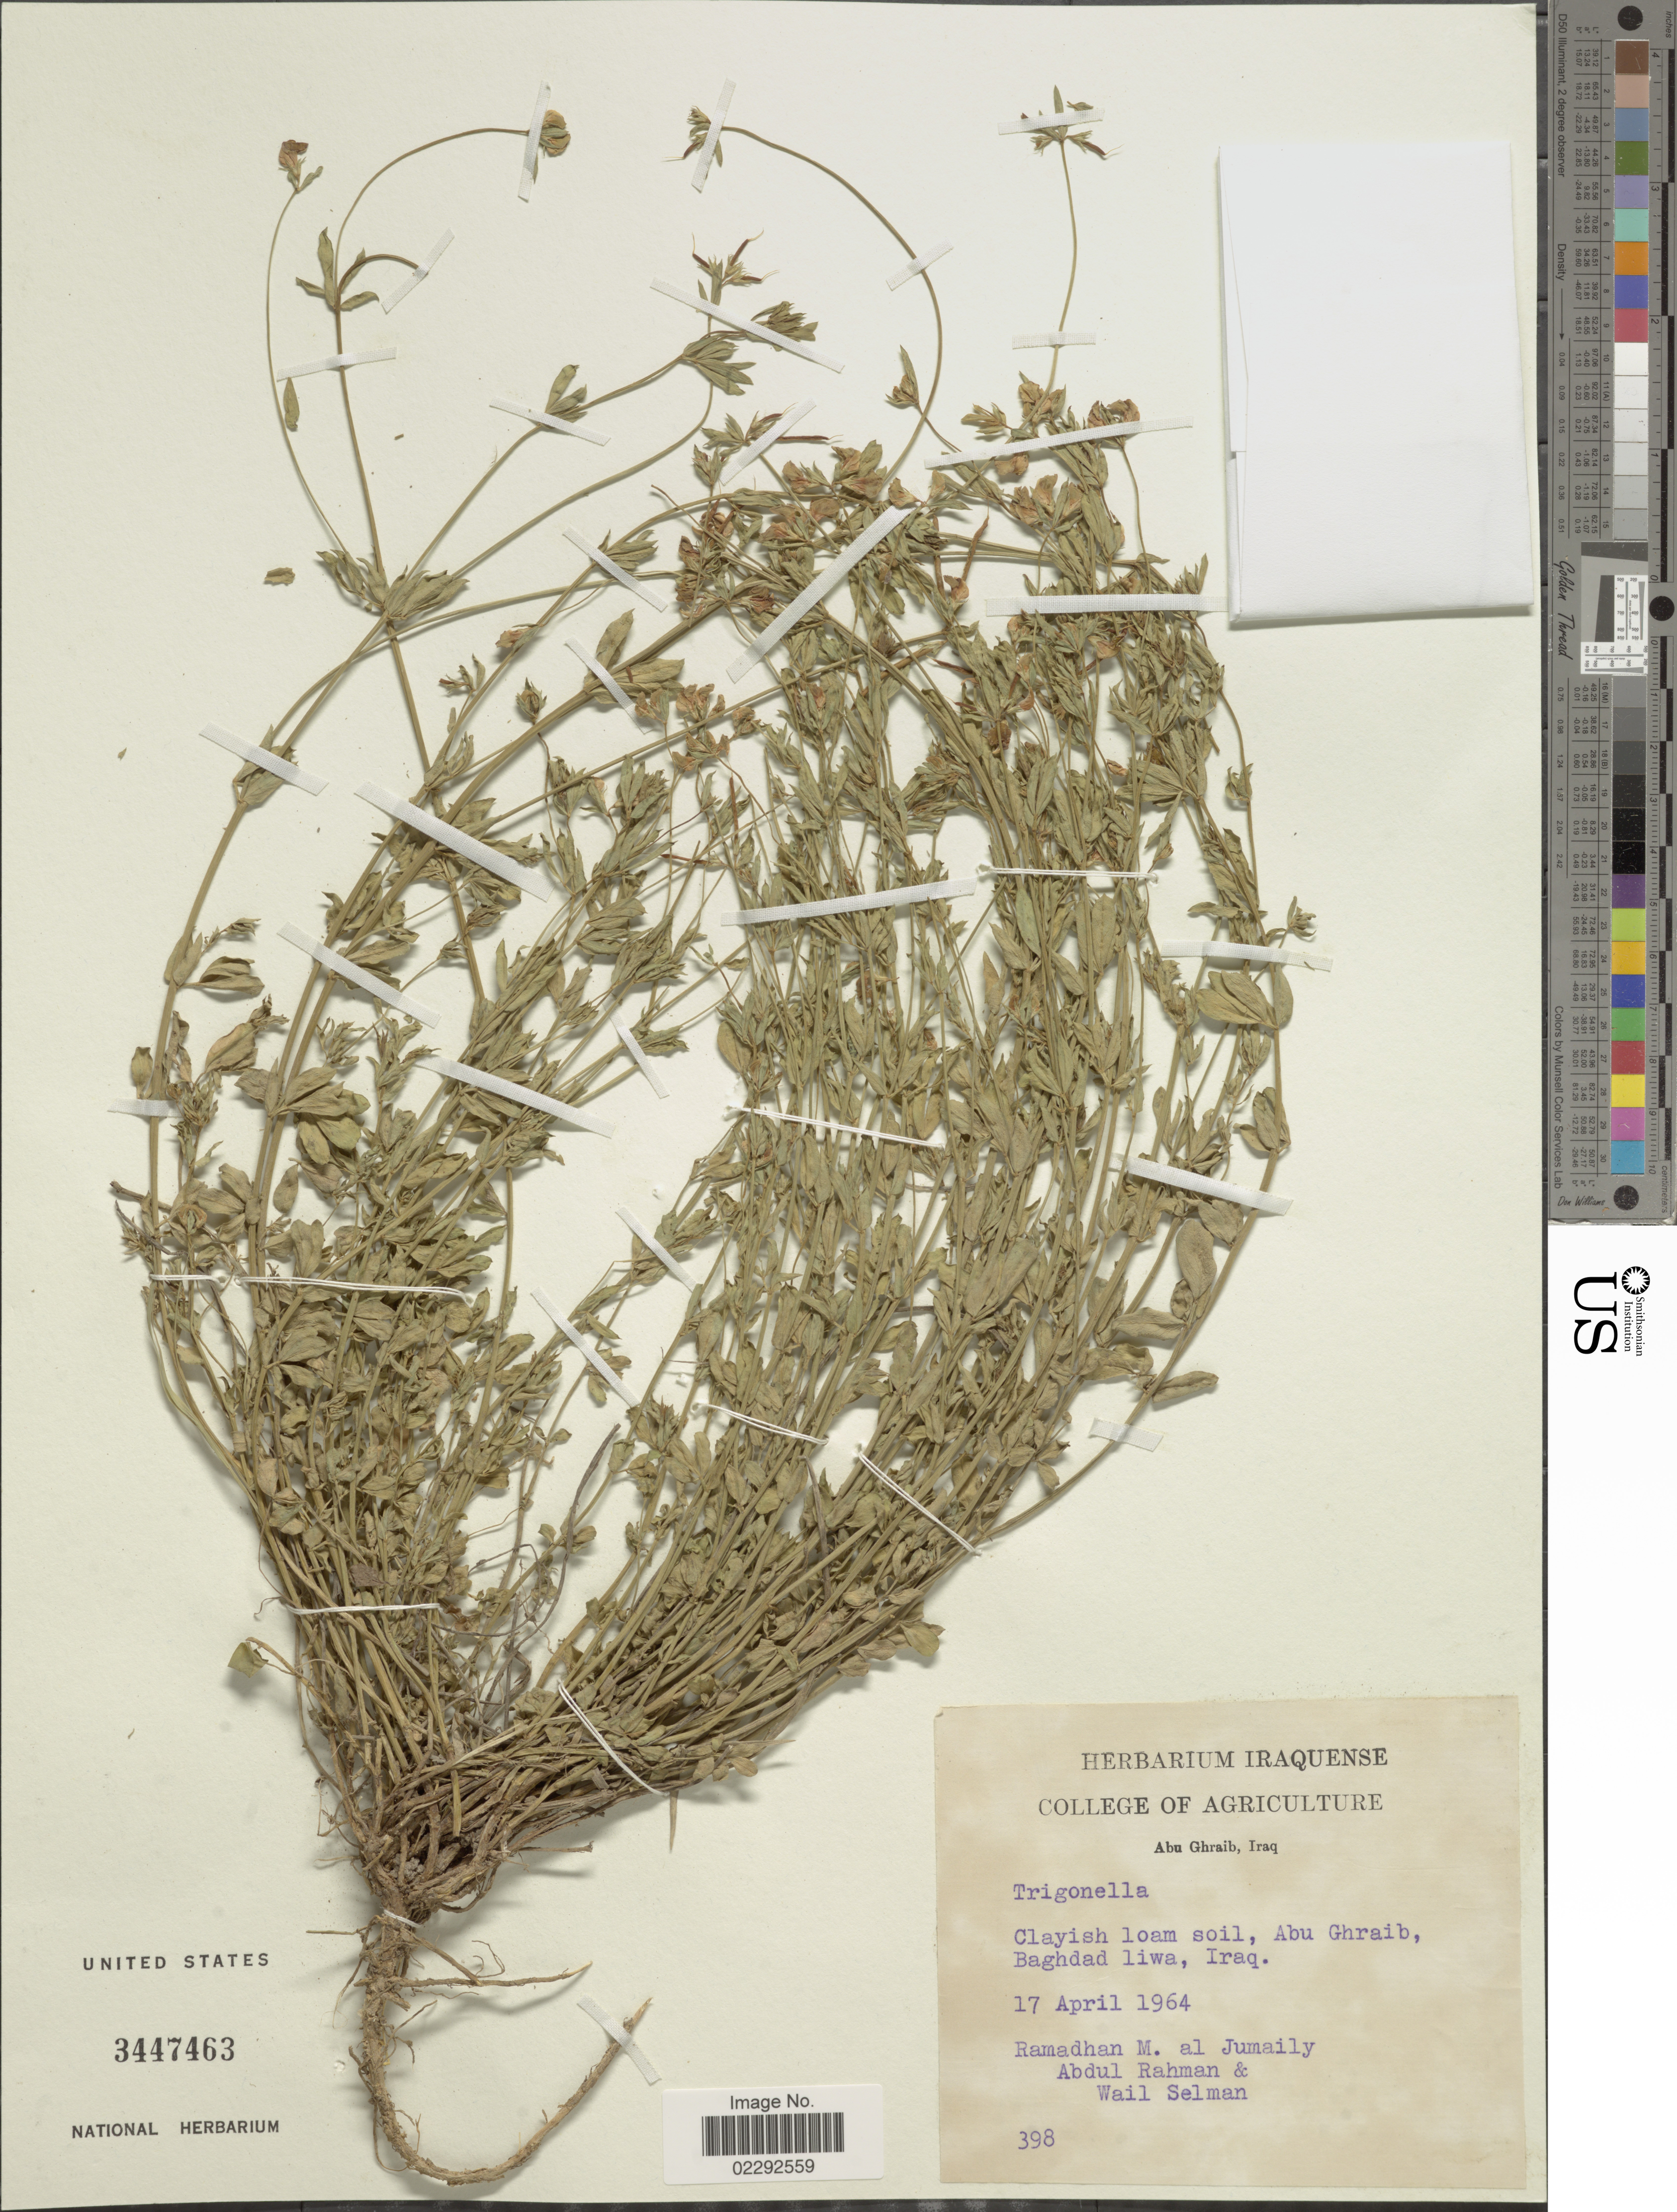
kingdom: Plantae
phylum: Tracheophyta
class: Magnoliopsida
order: Fabales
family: Fabaceae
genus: Trigonella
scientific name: Trigonella sp.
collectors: R. Jumaily, A. Rahman & W. Selman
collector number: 398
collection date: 1964-04-17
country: Iraq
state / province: Baghdad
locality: Abu Ghraib, Baghdad liwa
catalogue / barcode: US 3447463